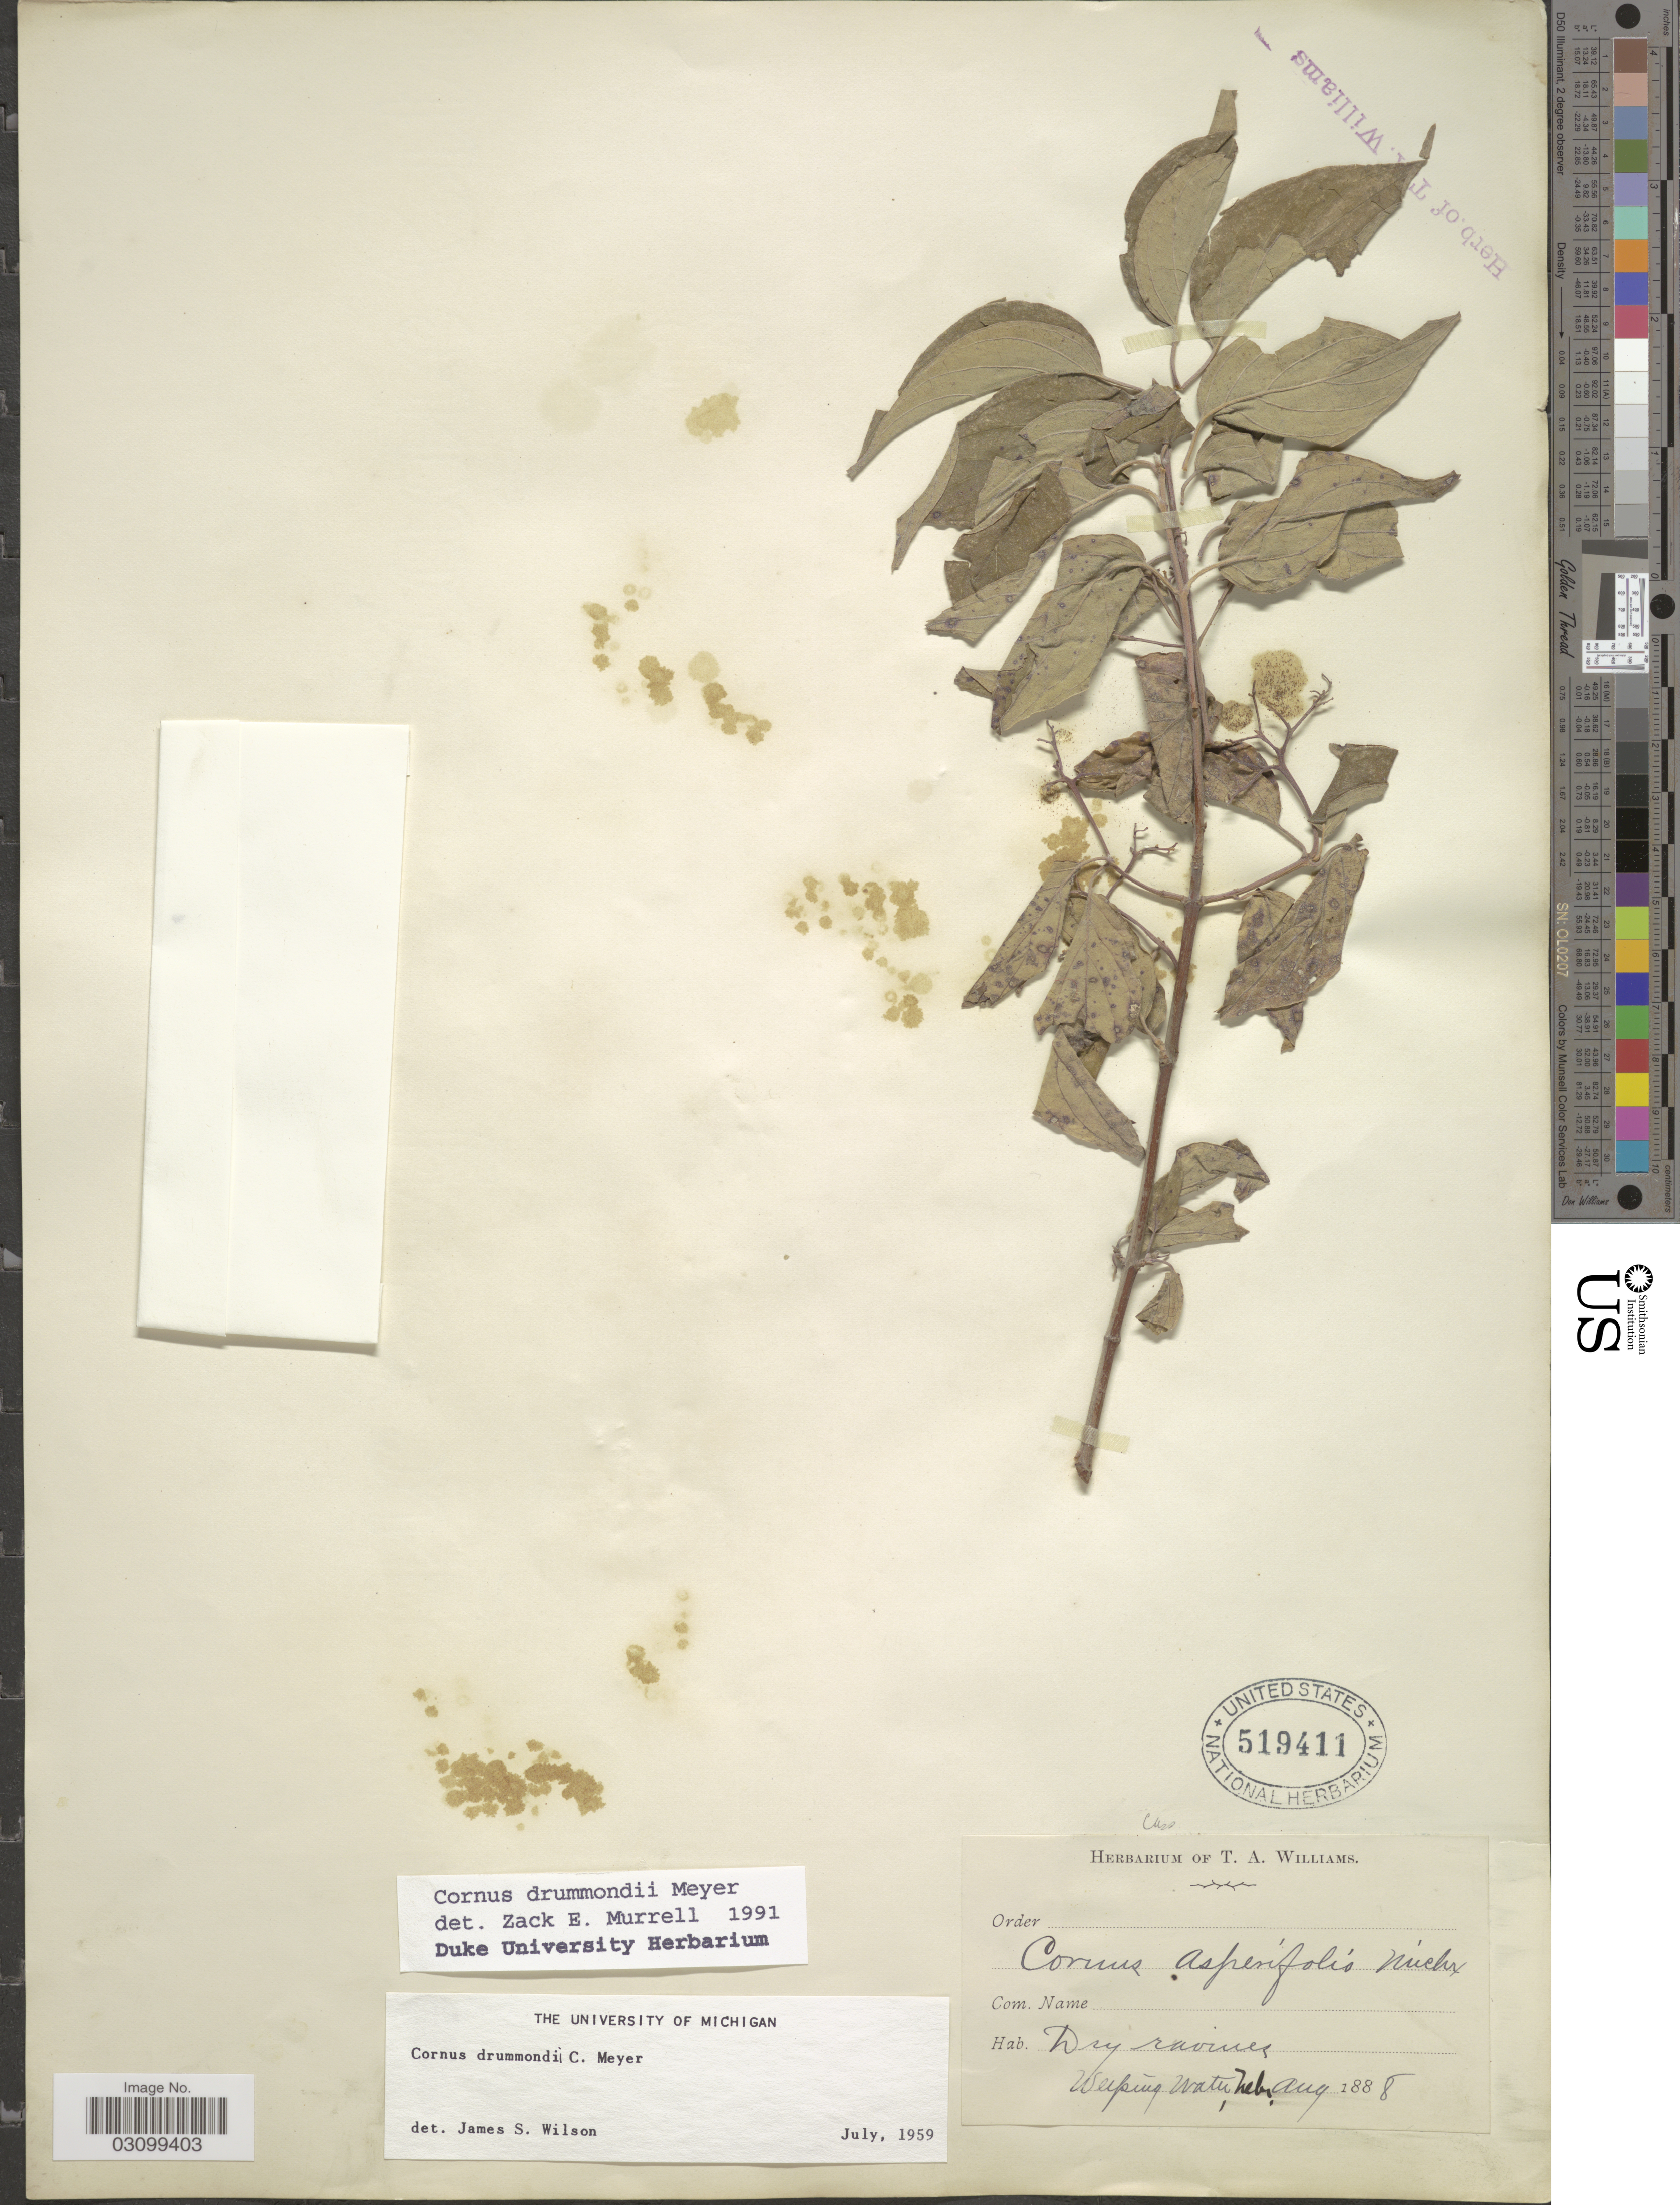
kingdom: Plantae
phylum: Tracheophyta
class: Magnoliopsida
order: Cornales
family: Cornaceae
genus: Cornus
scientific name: Cornus drummondii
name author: C.A. Mey.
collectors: T. A. Williams (herbarium)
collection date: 1888-08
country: United States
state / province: Nebraska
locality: Weeping Water. Cass.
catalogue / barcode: US 519411